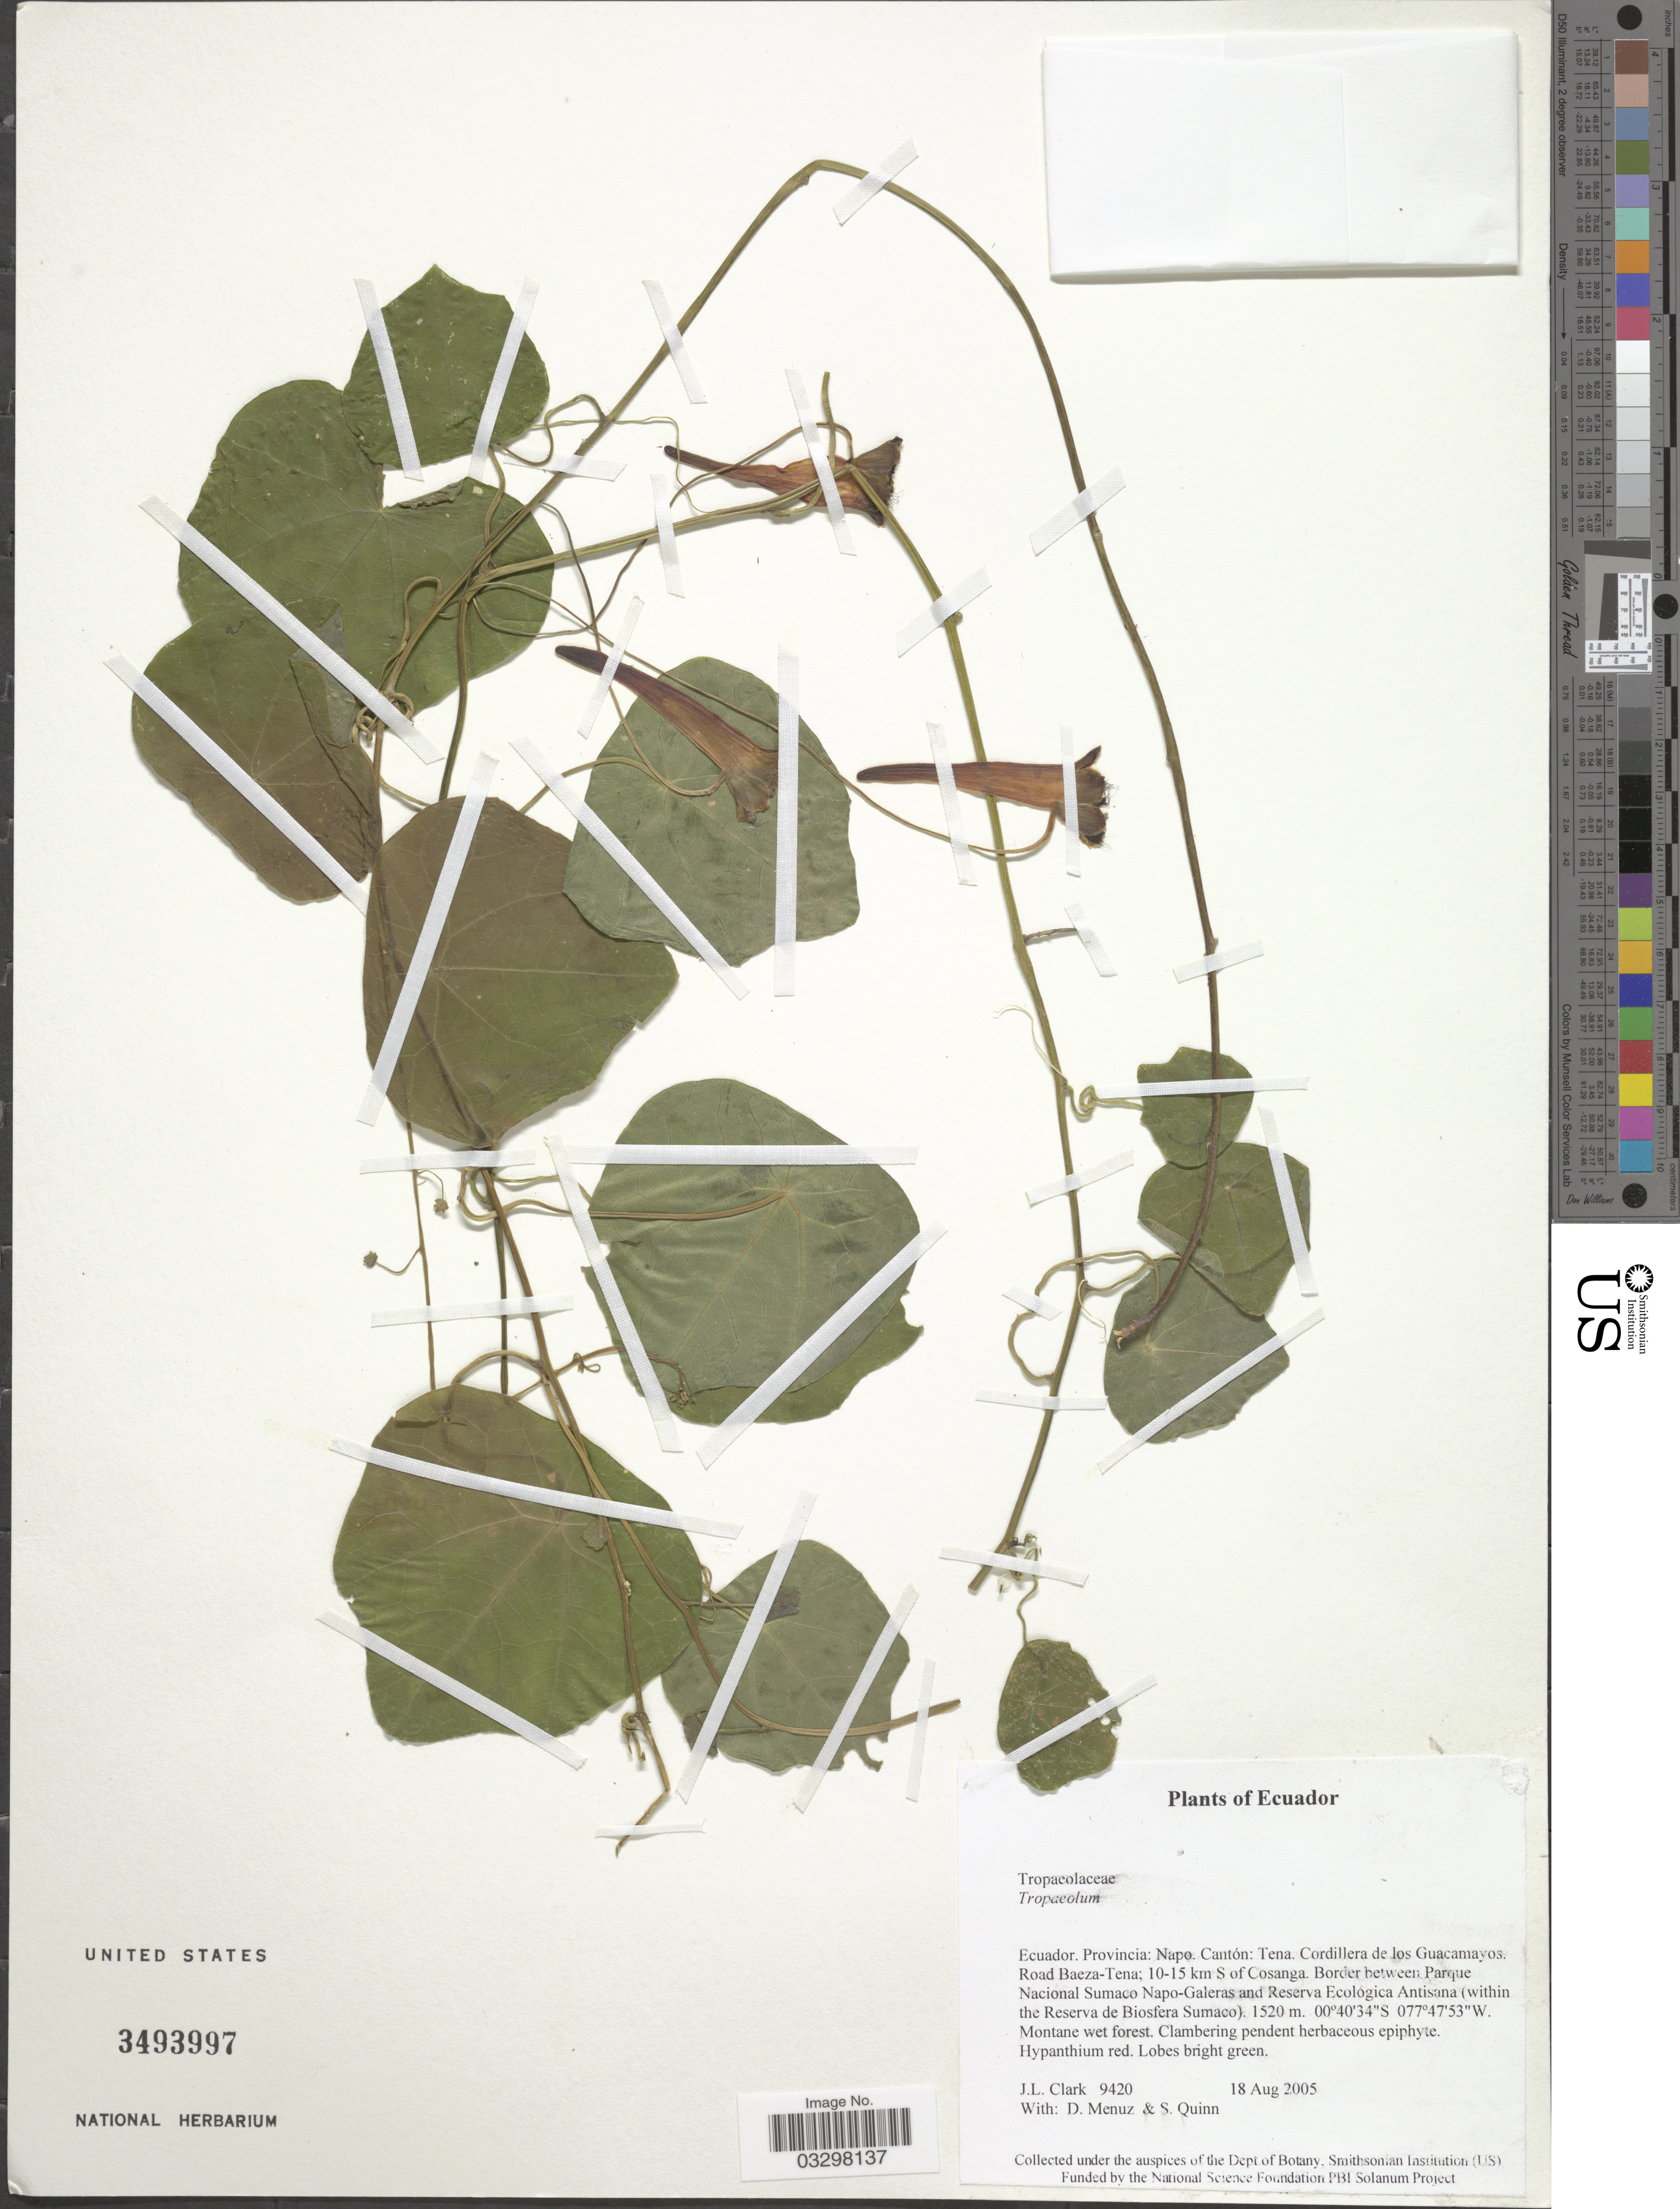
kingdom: Plantae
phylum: Tracheophyta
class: Magnoliopsida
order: Brassicales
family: Tropaeolaceae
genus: Tropaeolum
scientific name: Tropaeolum sp.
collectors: J. L. Clark, D. Menuz & S. Quinn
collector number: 9420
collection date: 2005-08-18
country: Ecuador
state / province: Napo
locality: Cantón: Tena. Cordillera de los Guacamayos. Road Baeza-Tena; 10-15 km S of Cosanga. Border between Parque Nacional Sumaco Napo-Galeras and Reserva Ecological Antisana (within the Reserva de Biosfera Sumaco).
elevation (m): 1520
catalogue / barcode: US 3493997